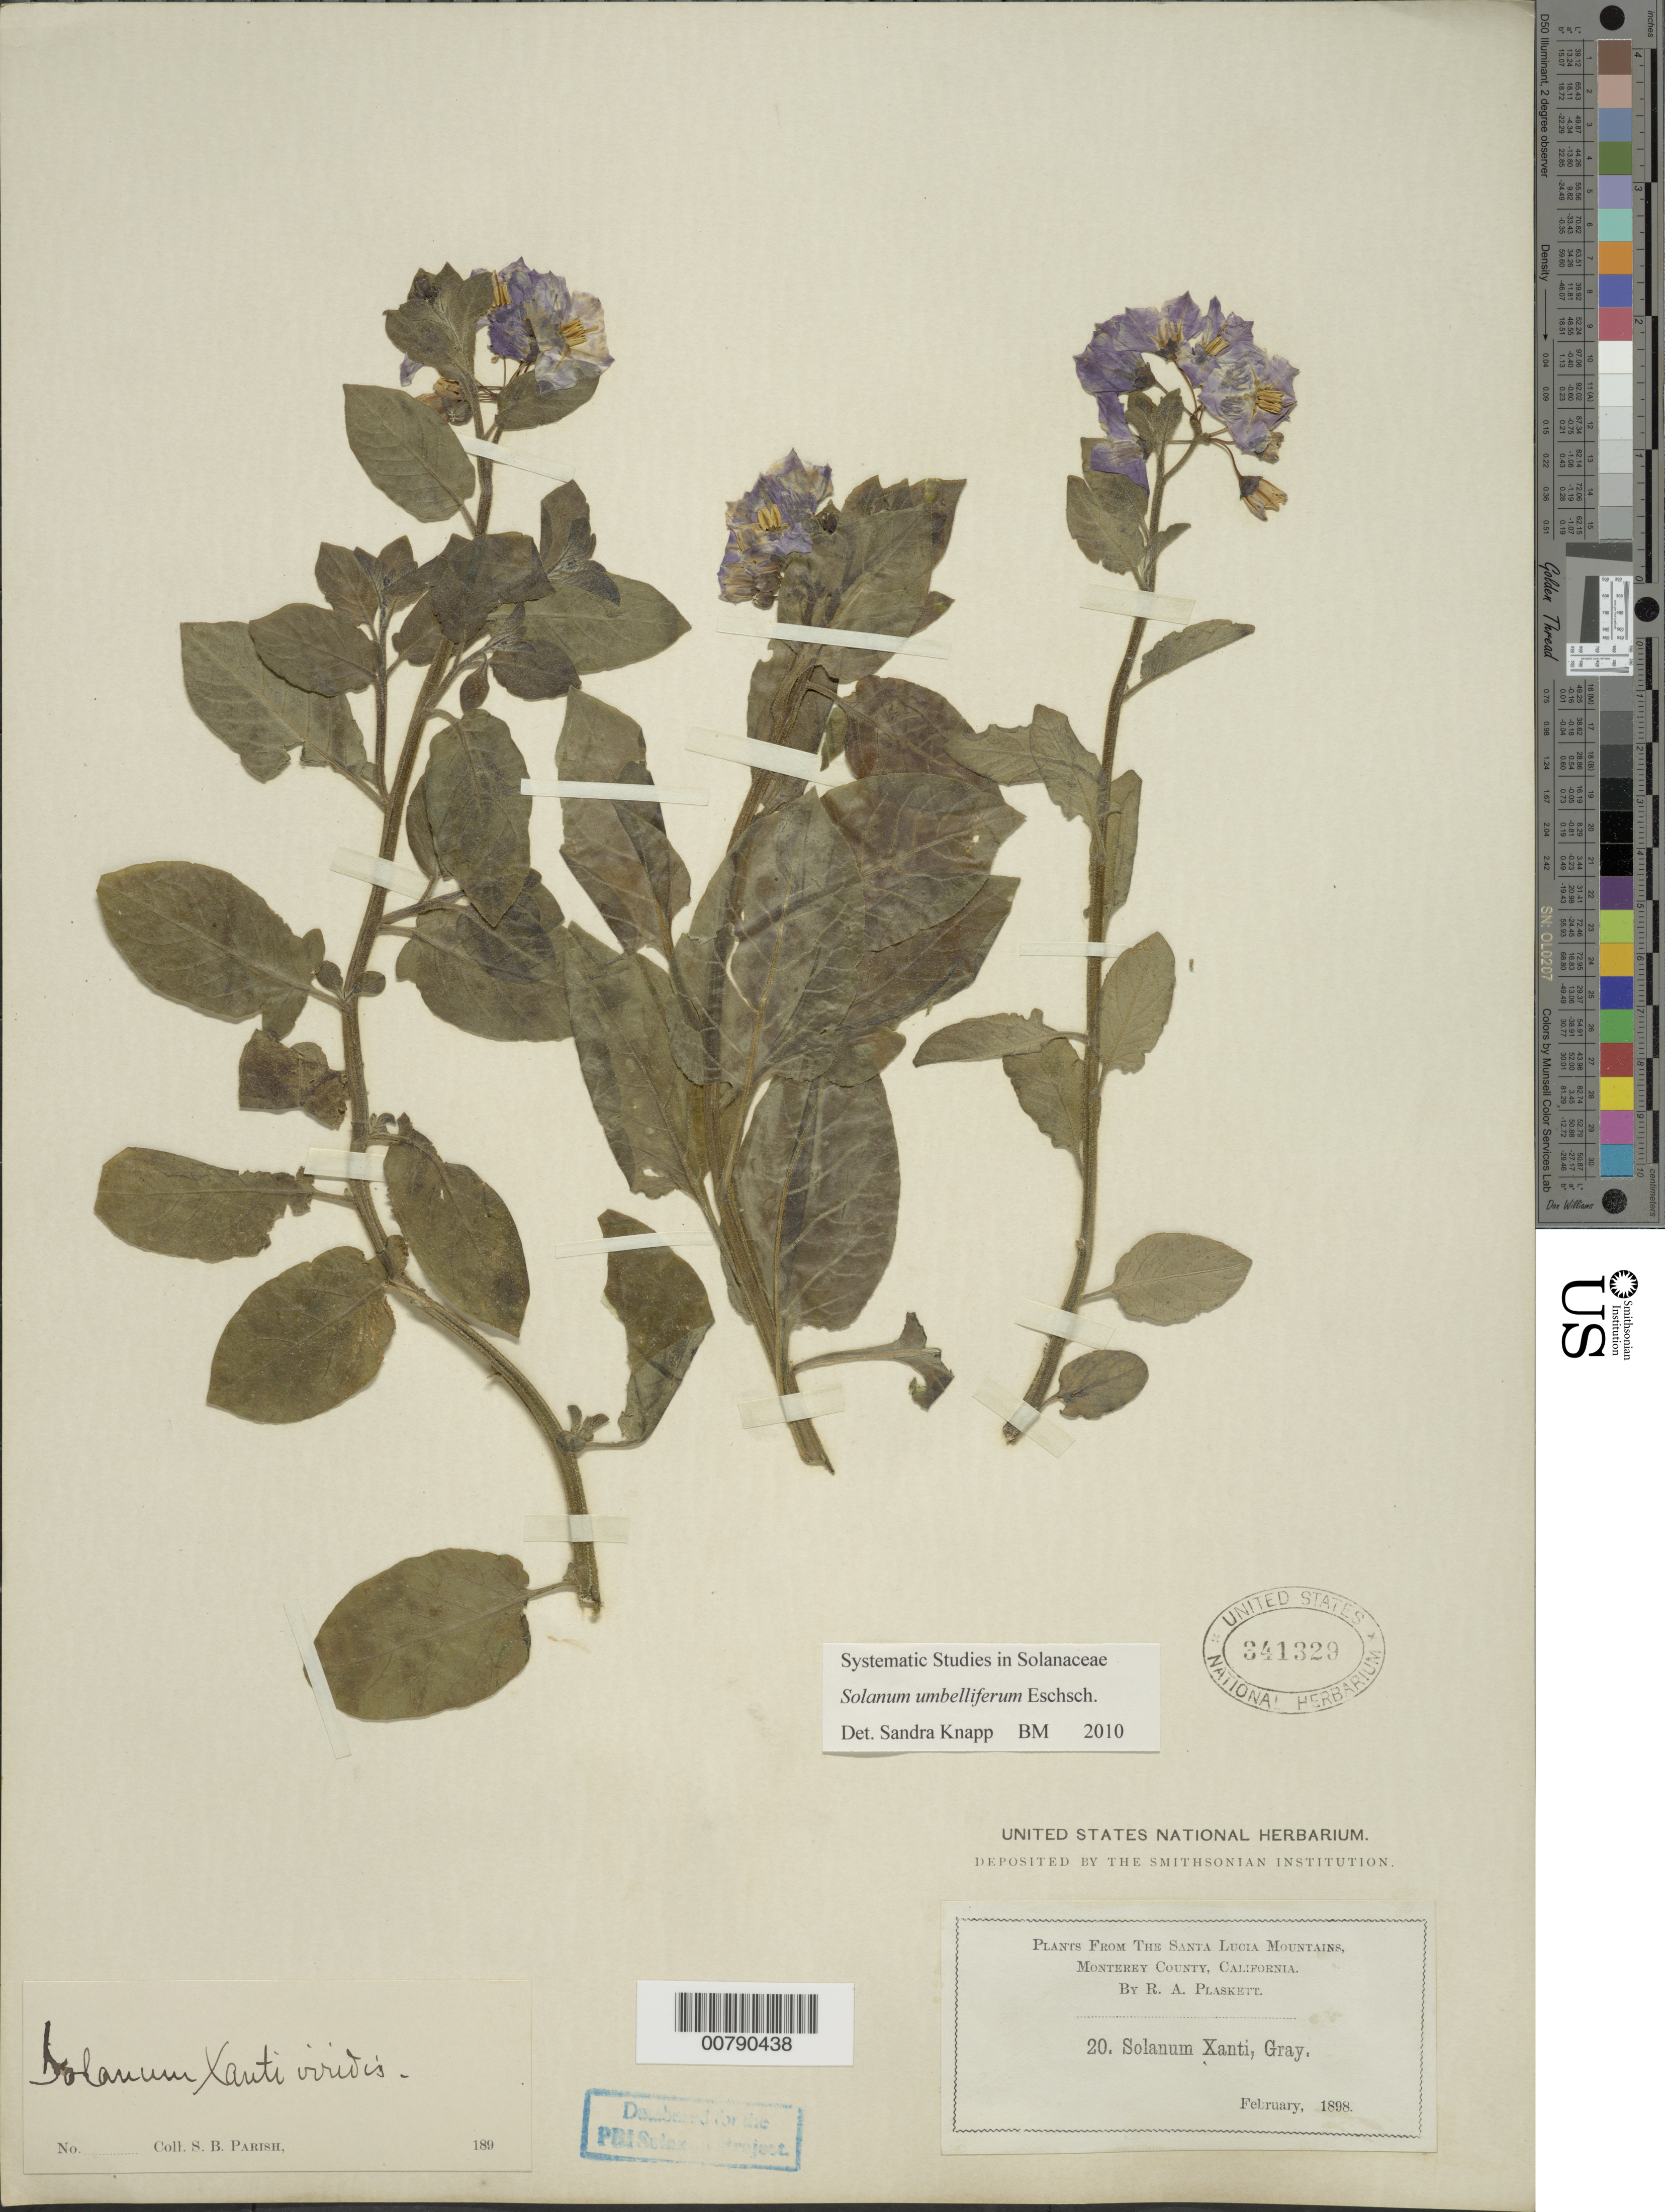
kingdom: Plantae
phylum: Tracheophyta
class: Magnoliopsida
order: Solanales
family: Solanaceae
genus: Solanum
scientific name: Solanum umbelliferum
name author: Eschsch.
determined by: Knapp, S. D.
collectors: R. Plaskett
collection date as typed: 20 Feb 1898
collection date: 1898-02-20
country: United States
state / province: California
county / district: Monterey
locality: Willow lar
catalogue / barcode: US 341329